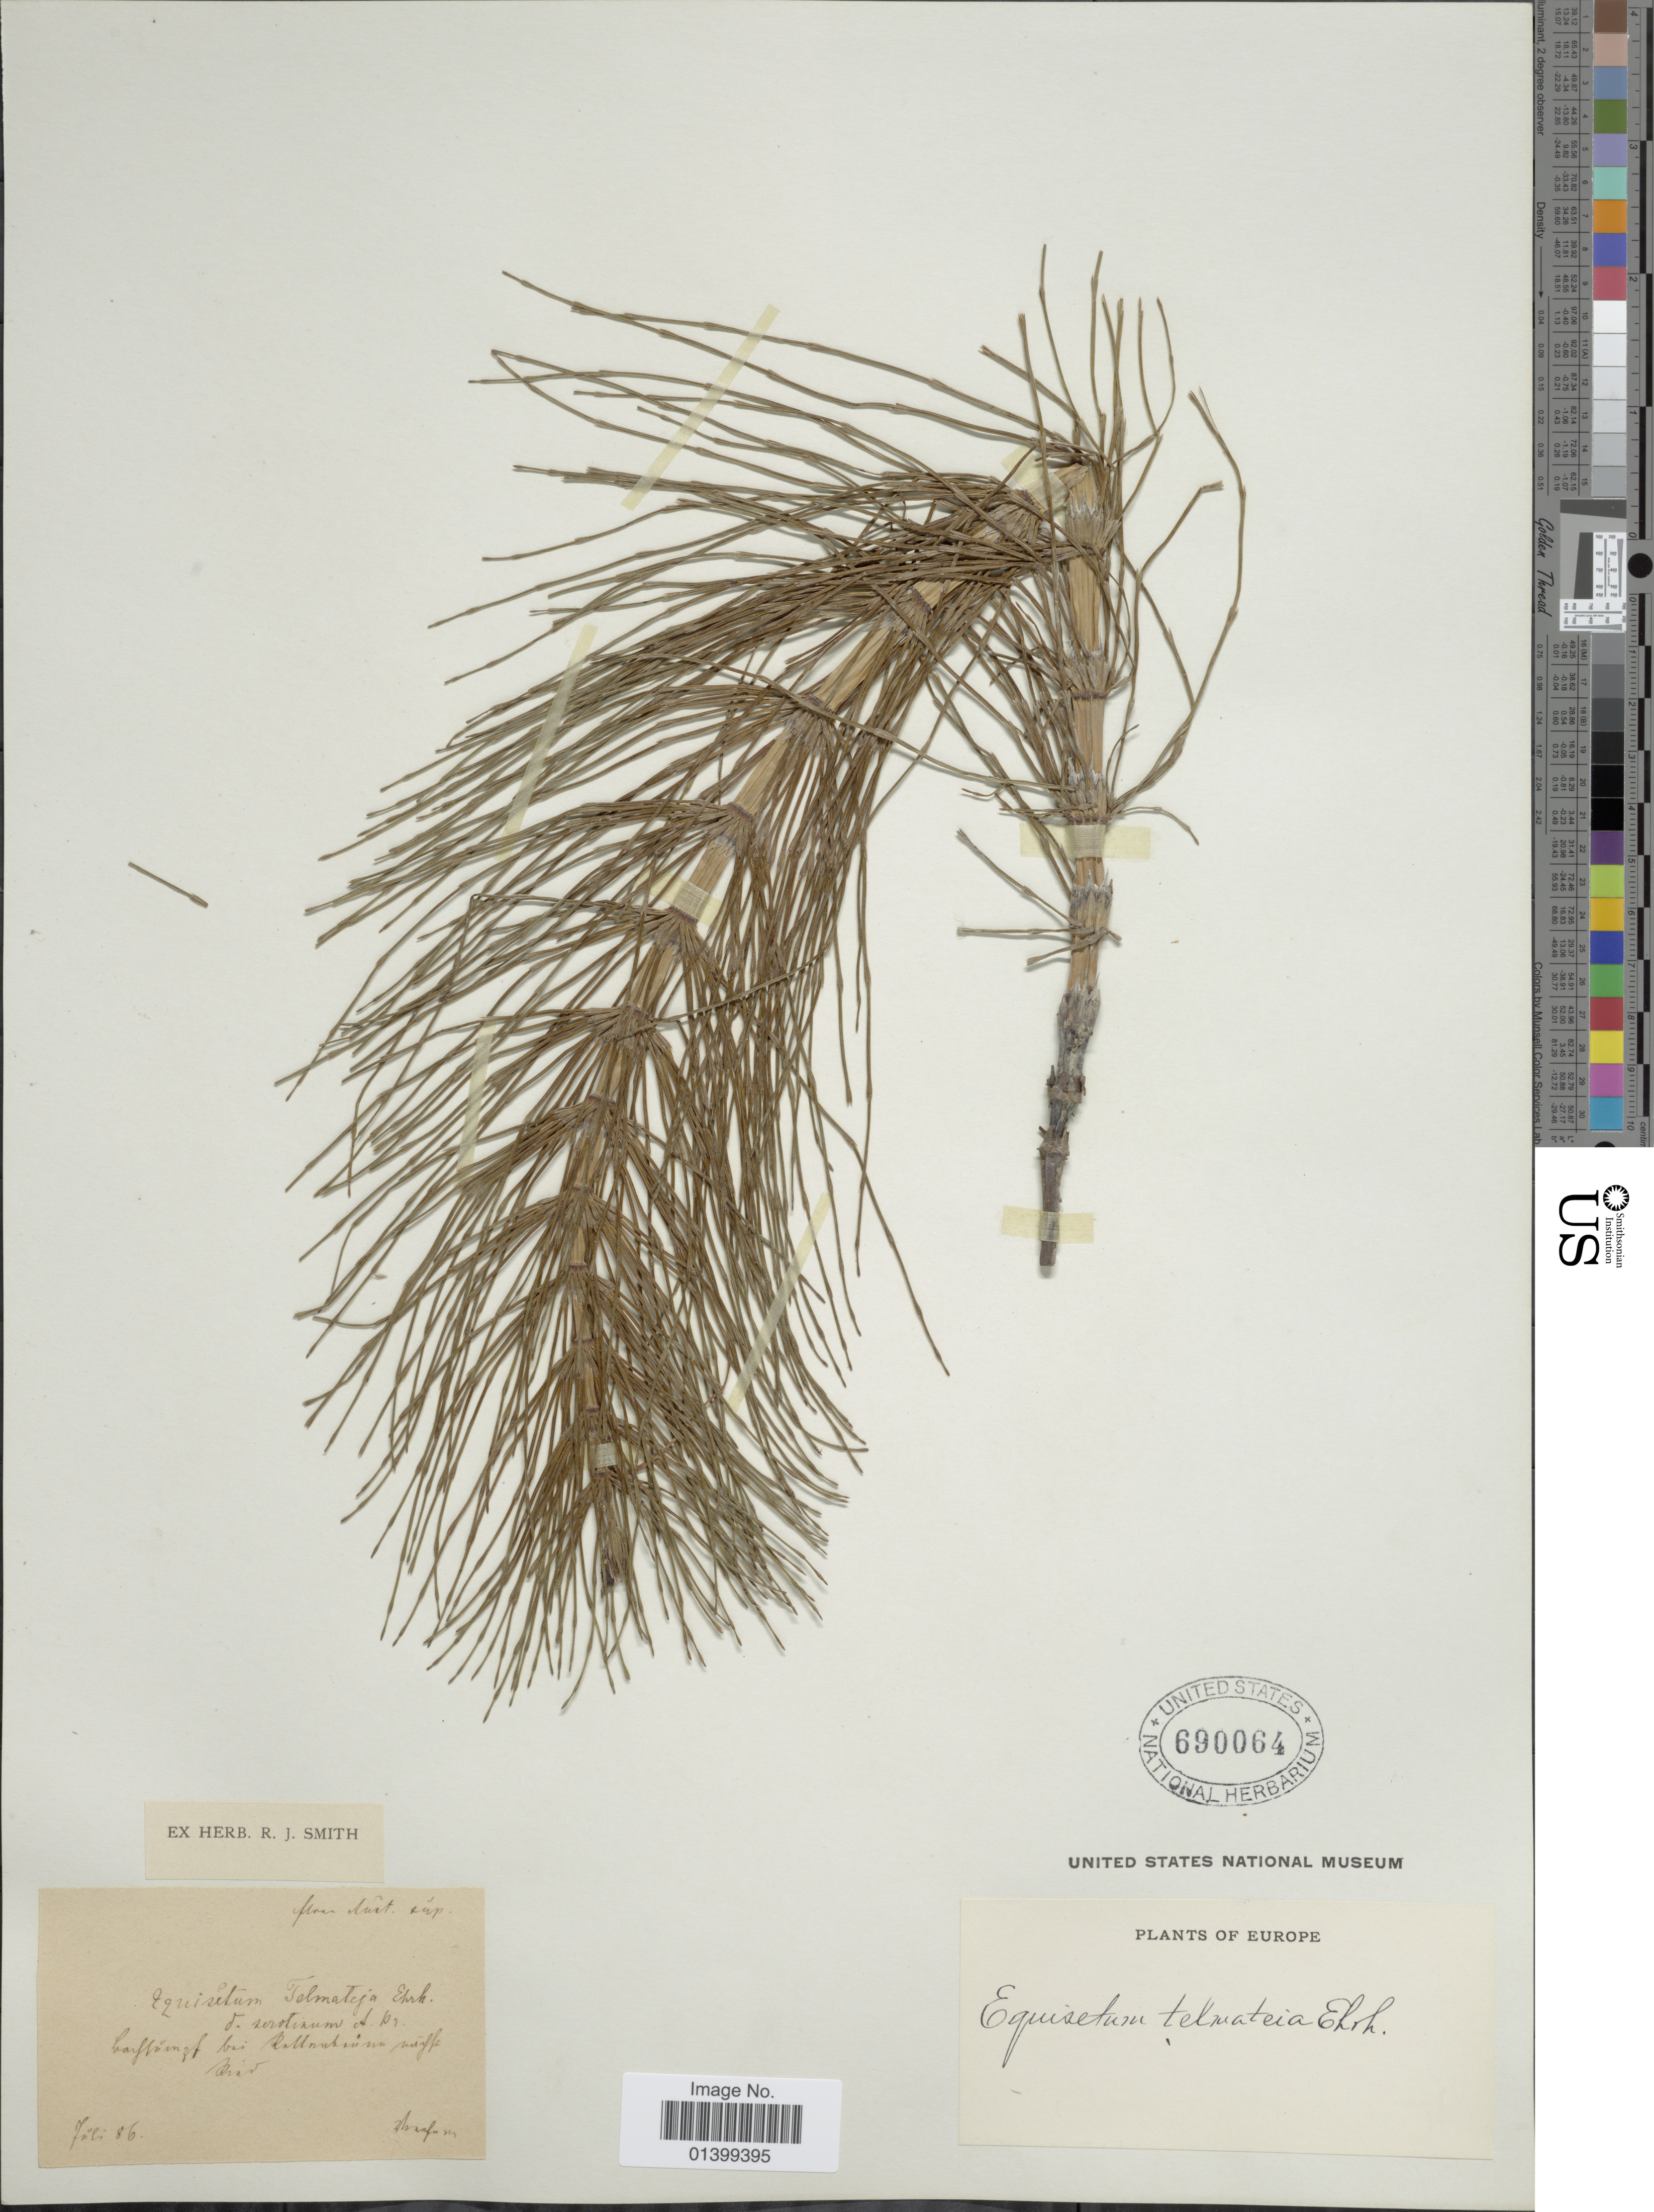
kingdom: Plantae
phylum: Tracheophyta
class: Polypodiopsida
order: Equisetales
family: Equisetaceae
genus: Equisetum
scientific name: Equisetum telmateia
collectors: F. Vierhapper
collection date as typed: Transcribed d/m/y: /7/86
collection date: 1886-07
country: Austria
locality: Flora Aust. sup. Bachsumpf bei Rettenbrunn nächst Ried.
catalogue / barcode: US 690064